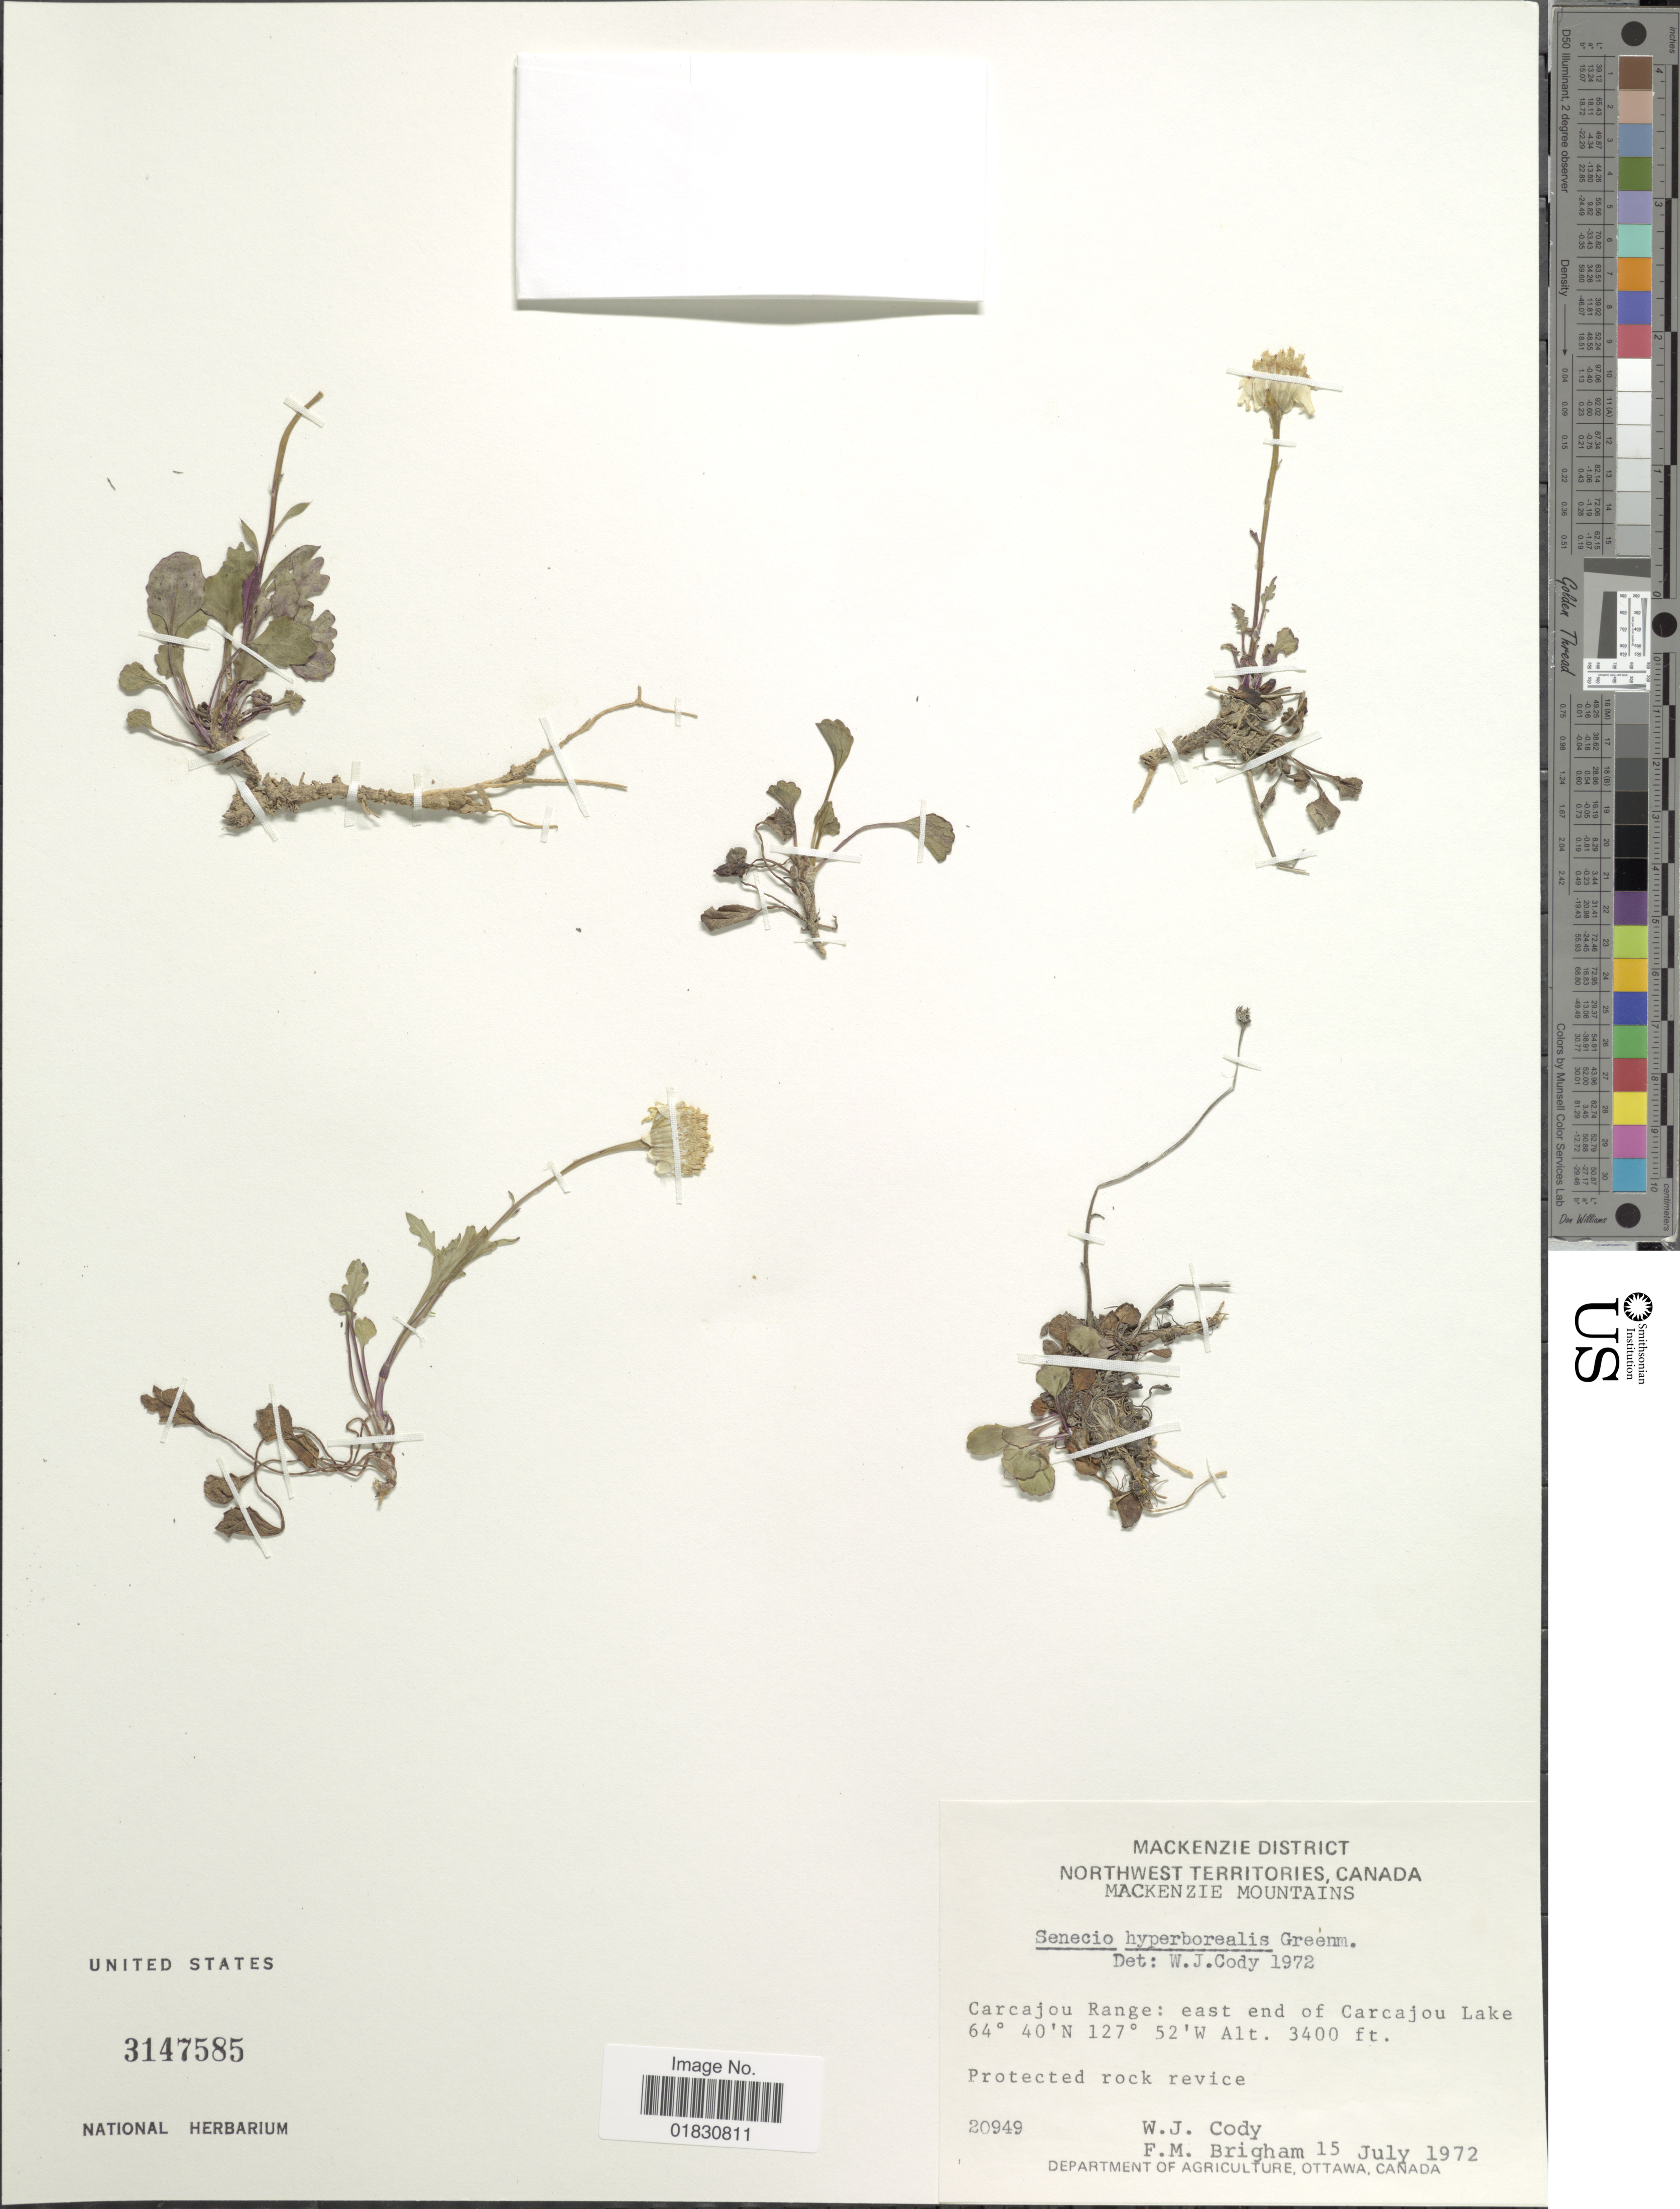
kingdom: Plantae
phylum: Tracheophyta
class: Magnoliopsida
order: Asterales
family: Asteraceae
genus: Packera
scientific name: Packera hyperborealis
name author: (Greene) Á. Löve & D. Löve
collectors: W. Cody & F. Brigham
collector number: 20949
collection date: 1972-07-15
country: Canada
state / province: Northwest Territories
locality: Northwest Territories, Canada, Mackenzie Mountains, Carcajou Range: east end of Carcajou Lake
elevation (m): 1036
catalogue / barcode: US 3147585